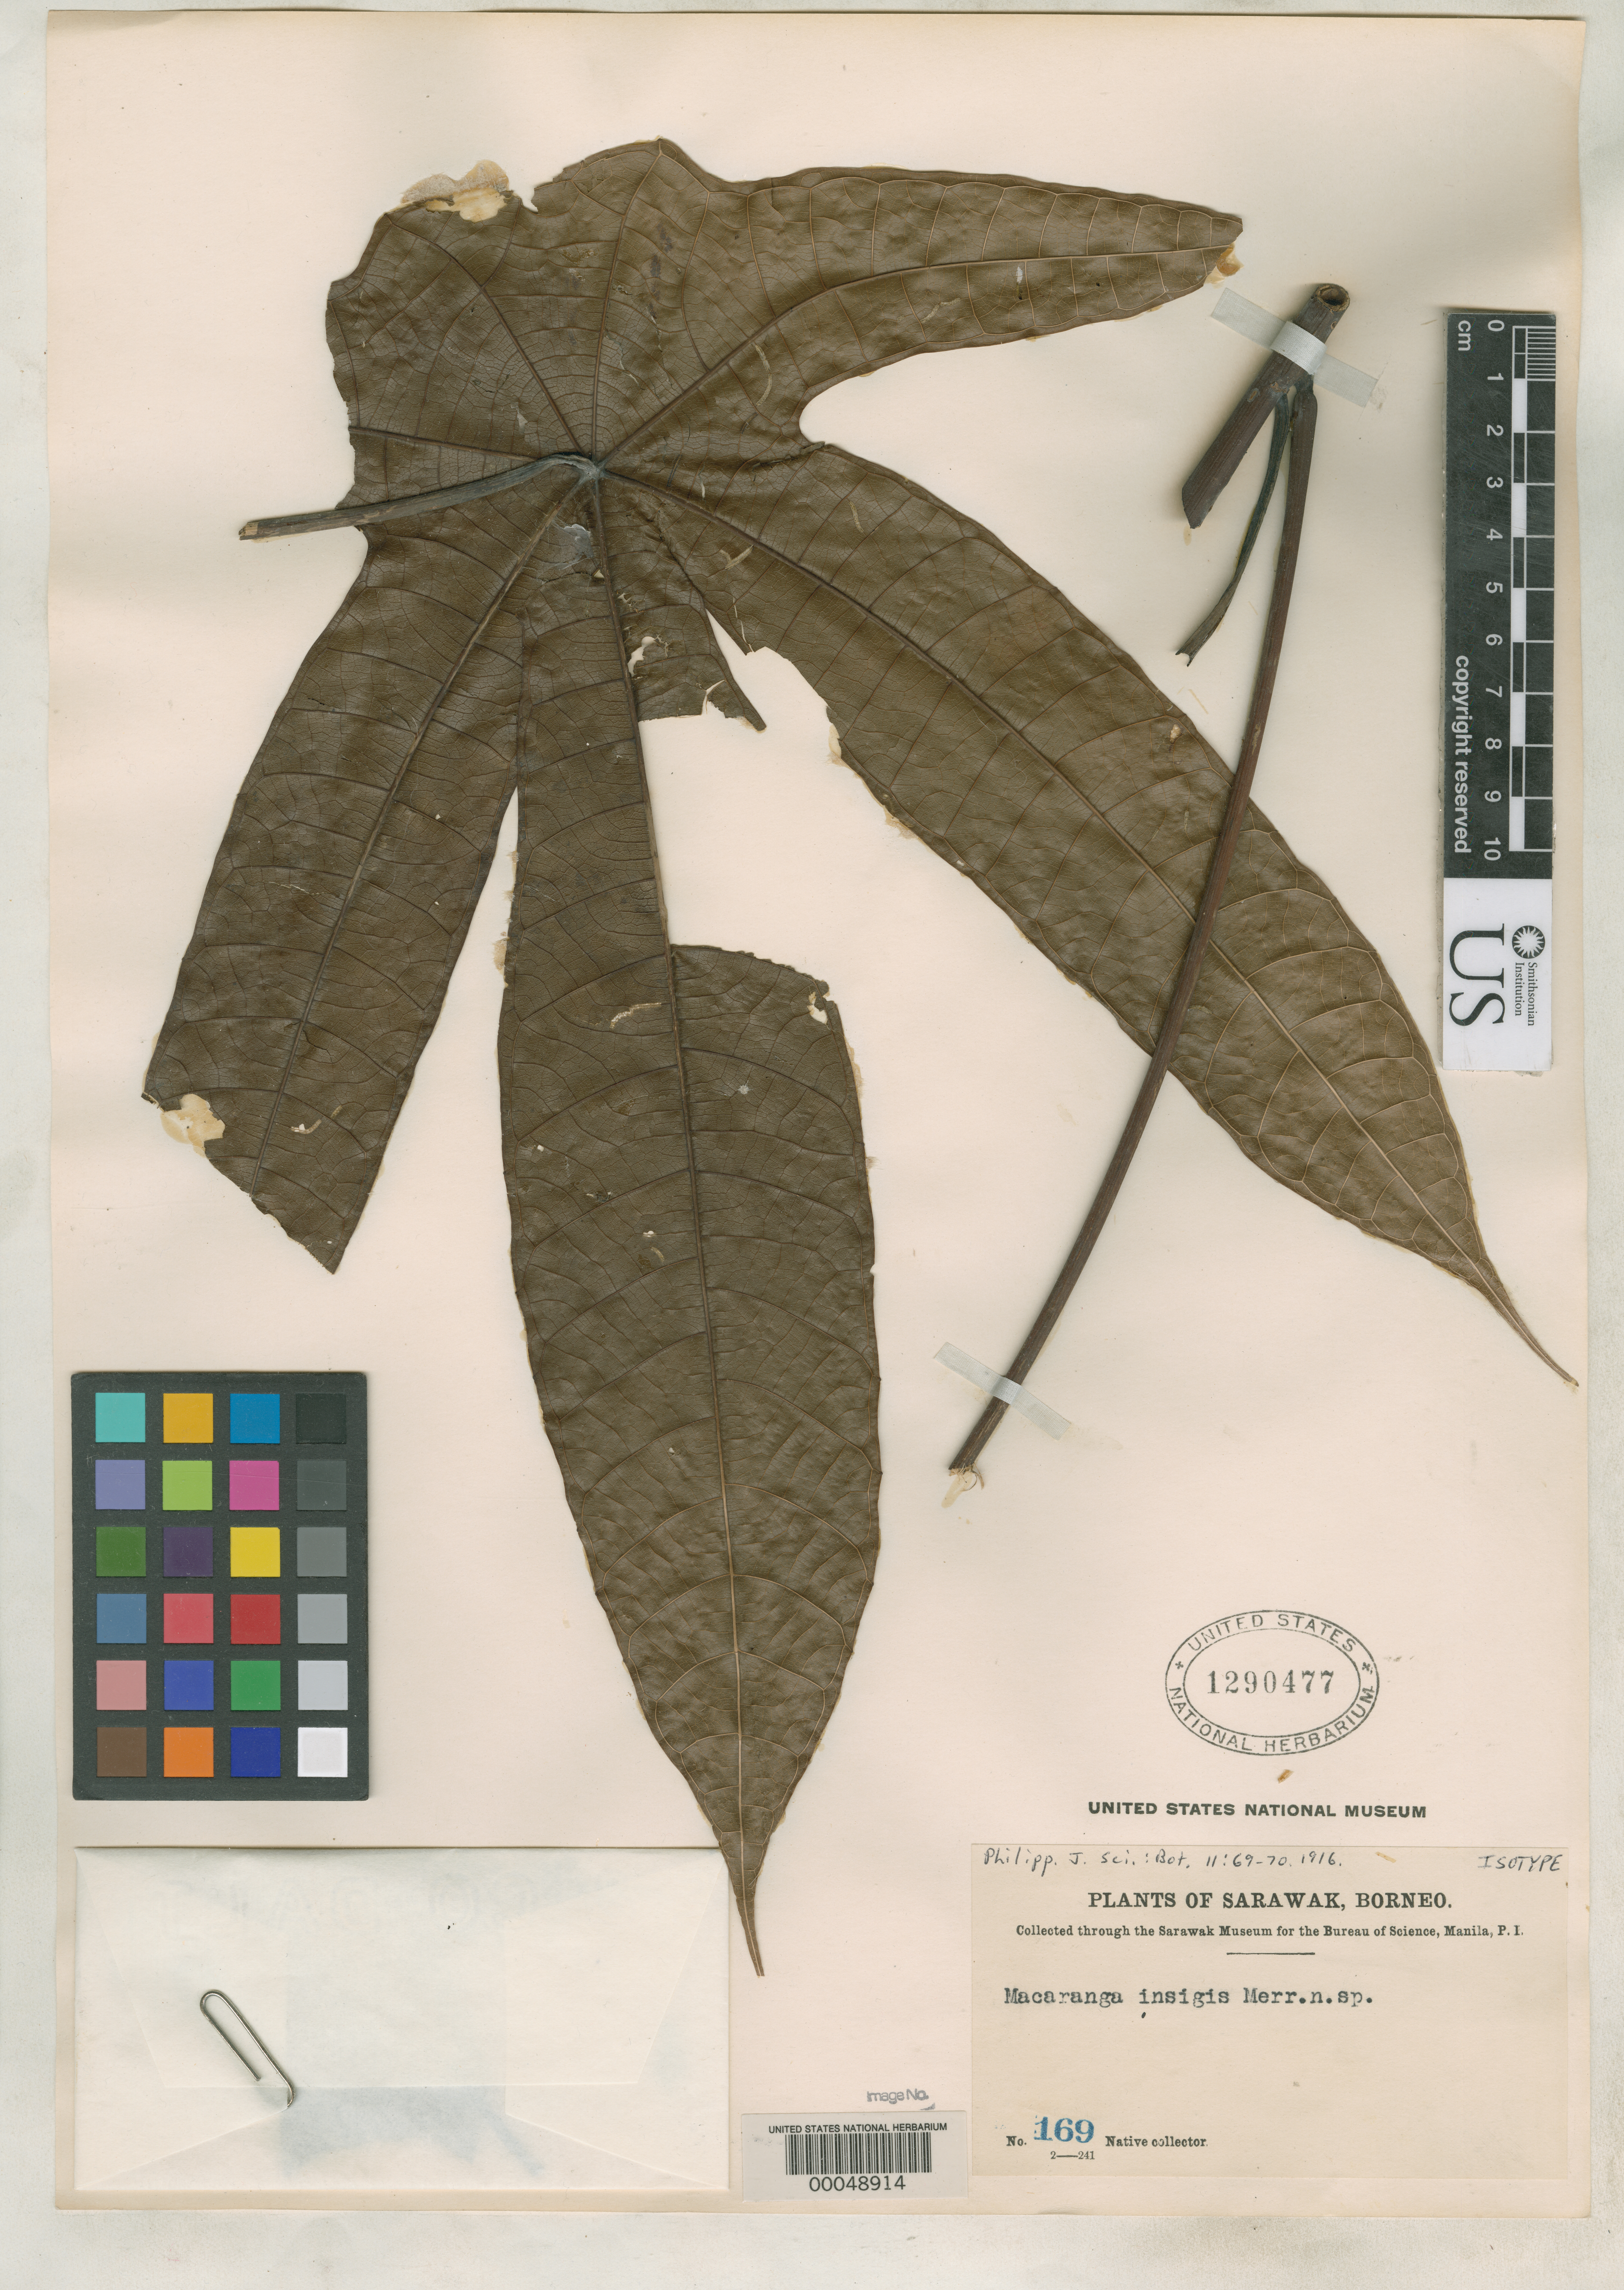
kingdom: Plantae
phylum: Tracheophyta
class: Magnoliopsida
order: Malpighiales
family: Euphorbiaceae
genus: Macaranga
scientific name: Macaranga insignis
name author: Merr.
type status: Isotype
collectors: Native collector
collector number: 169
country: Malaysia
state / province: Sarawak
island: Borneo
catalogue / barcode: US 1290477